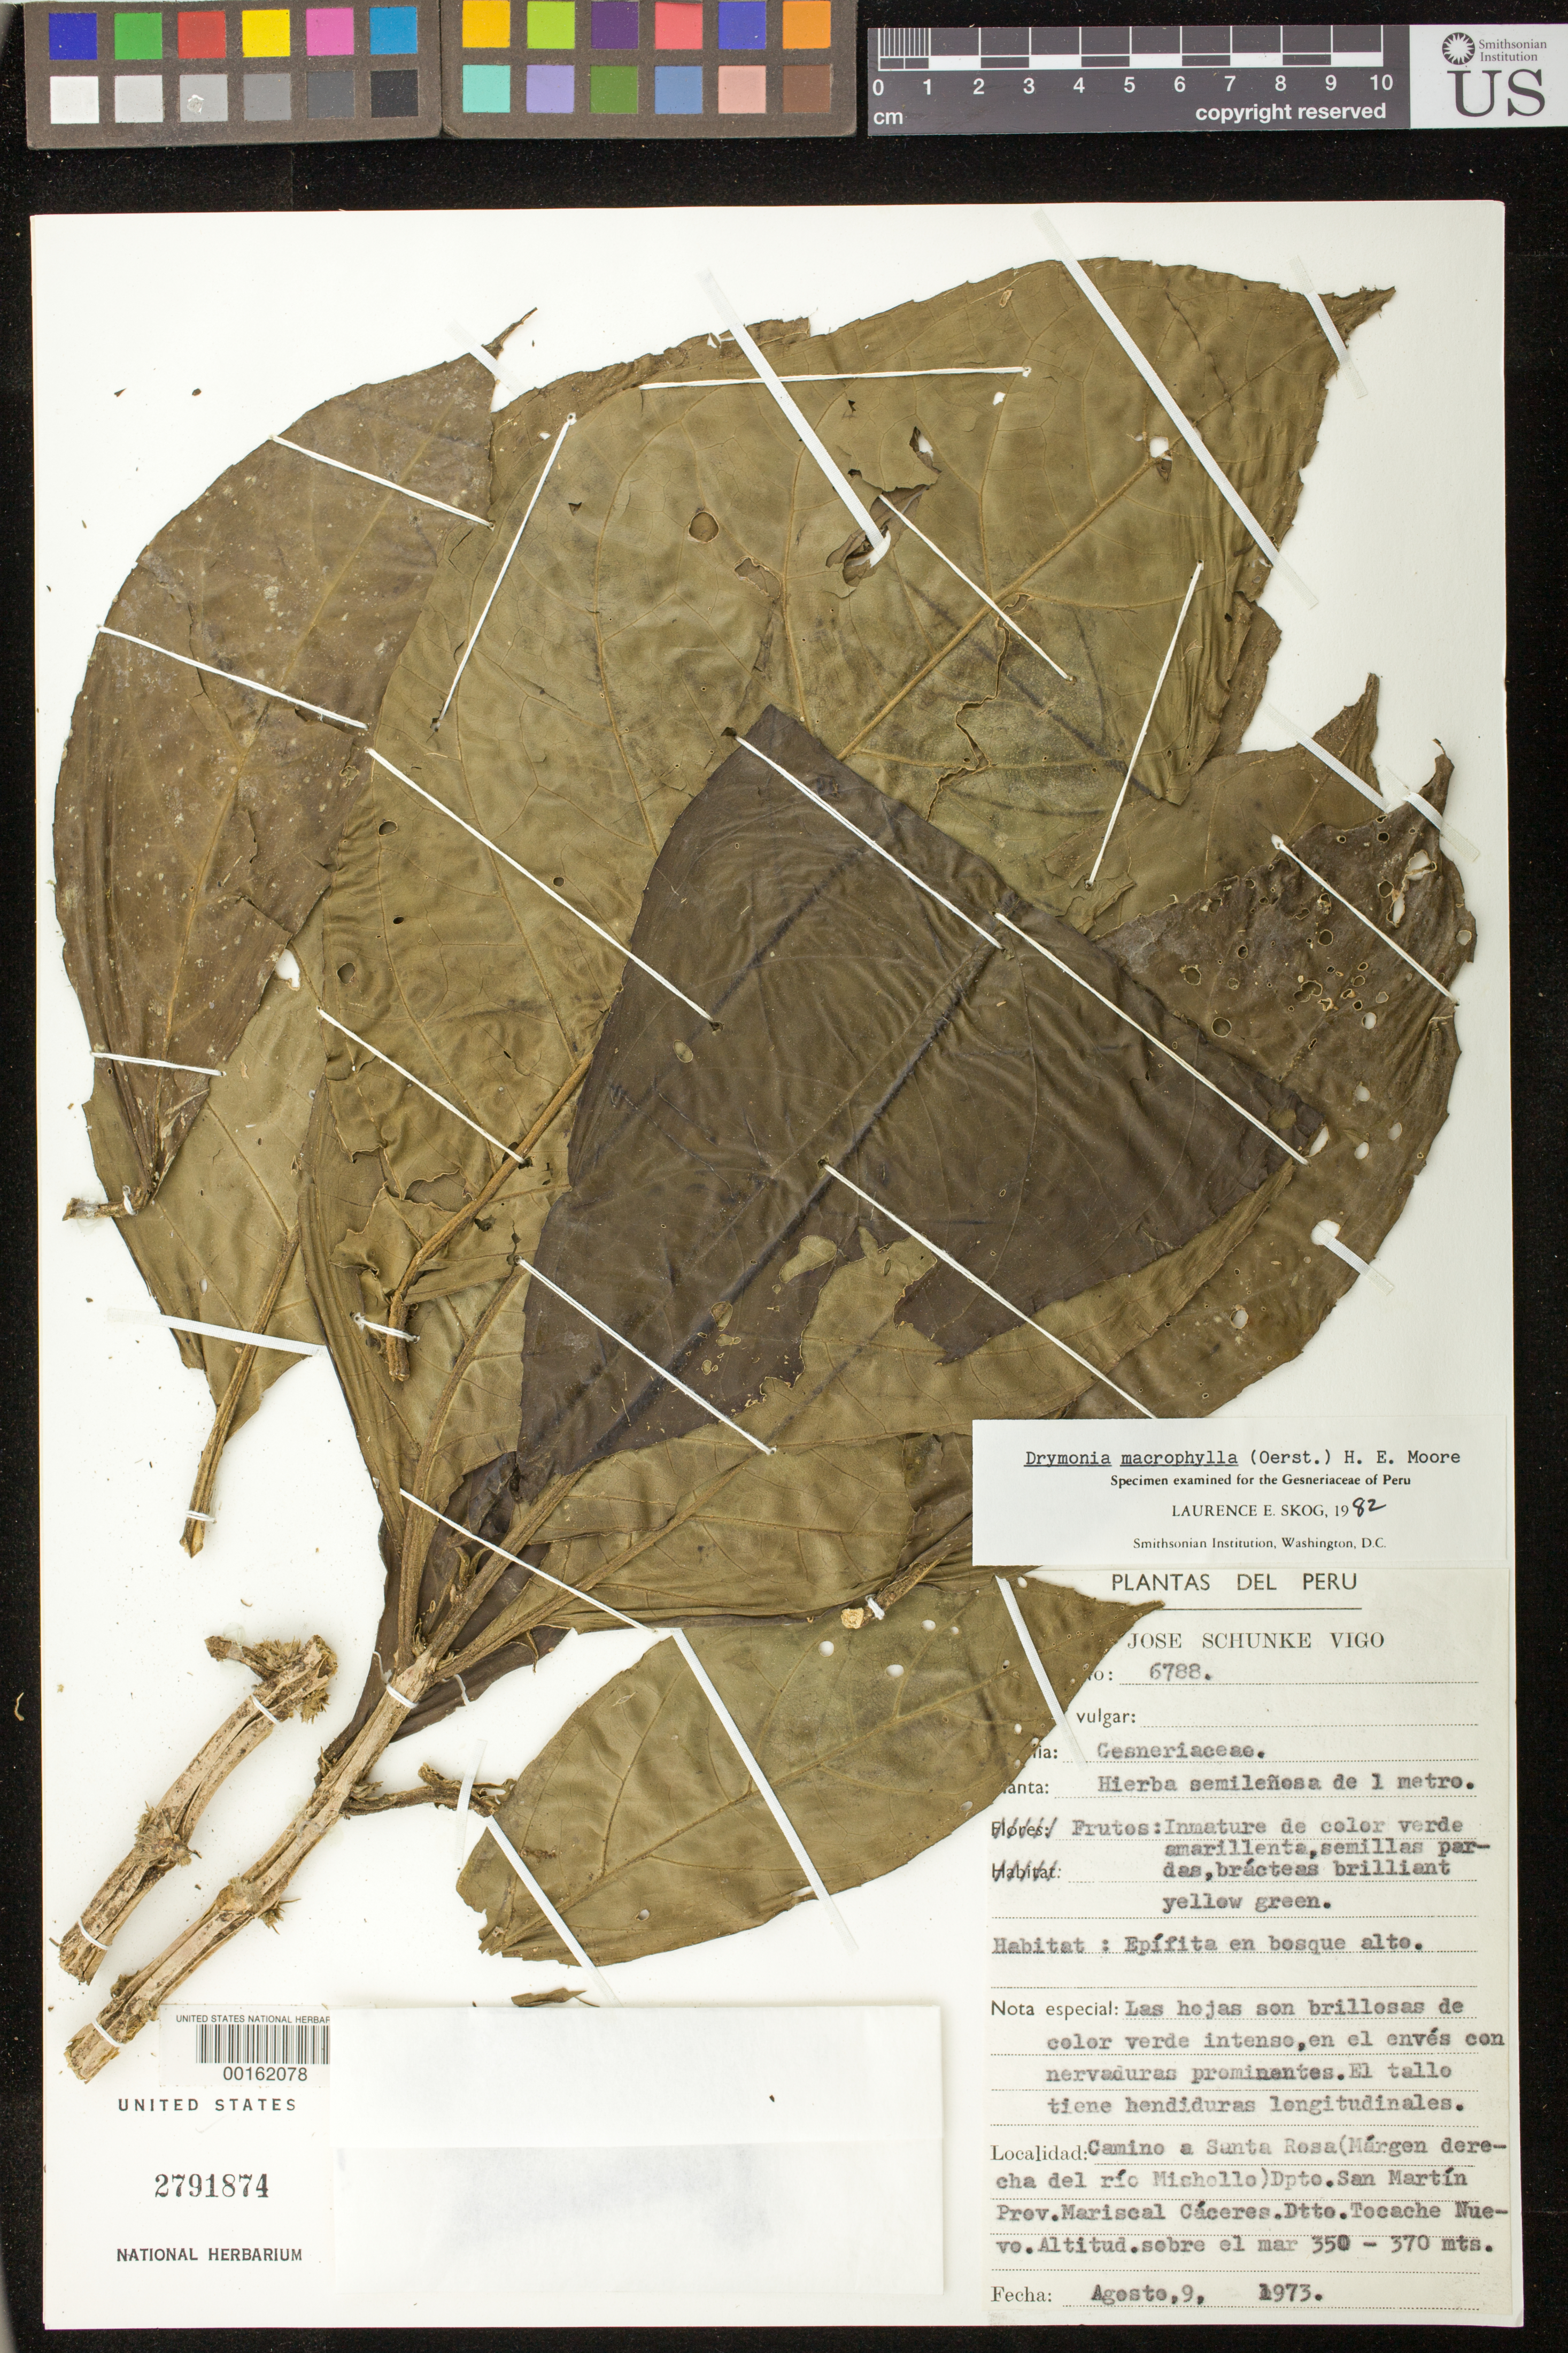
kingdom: Plantae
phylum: Tracheophyta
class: Magnoliopsida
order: Lamiales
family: Gesneriaceae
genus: Drymonia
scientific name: Drymonia macrophylla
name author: (Oerst.) H.E. Moore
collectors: J. Schunke Vigo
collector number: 6788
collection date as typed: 09 Aug 1973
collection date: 1973-08-09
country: Peru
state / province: San Martín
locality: Prov. Mariscal Cáceres, Dtto Tocache Nuevo, road to Santa Rosa (right hand bank of Rio Mishollo)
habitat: Epiphyte in tall forest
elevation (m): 350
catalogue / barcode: US 2791874